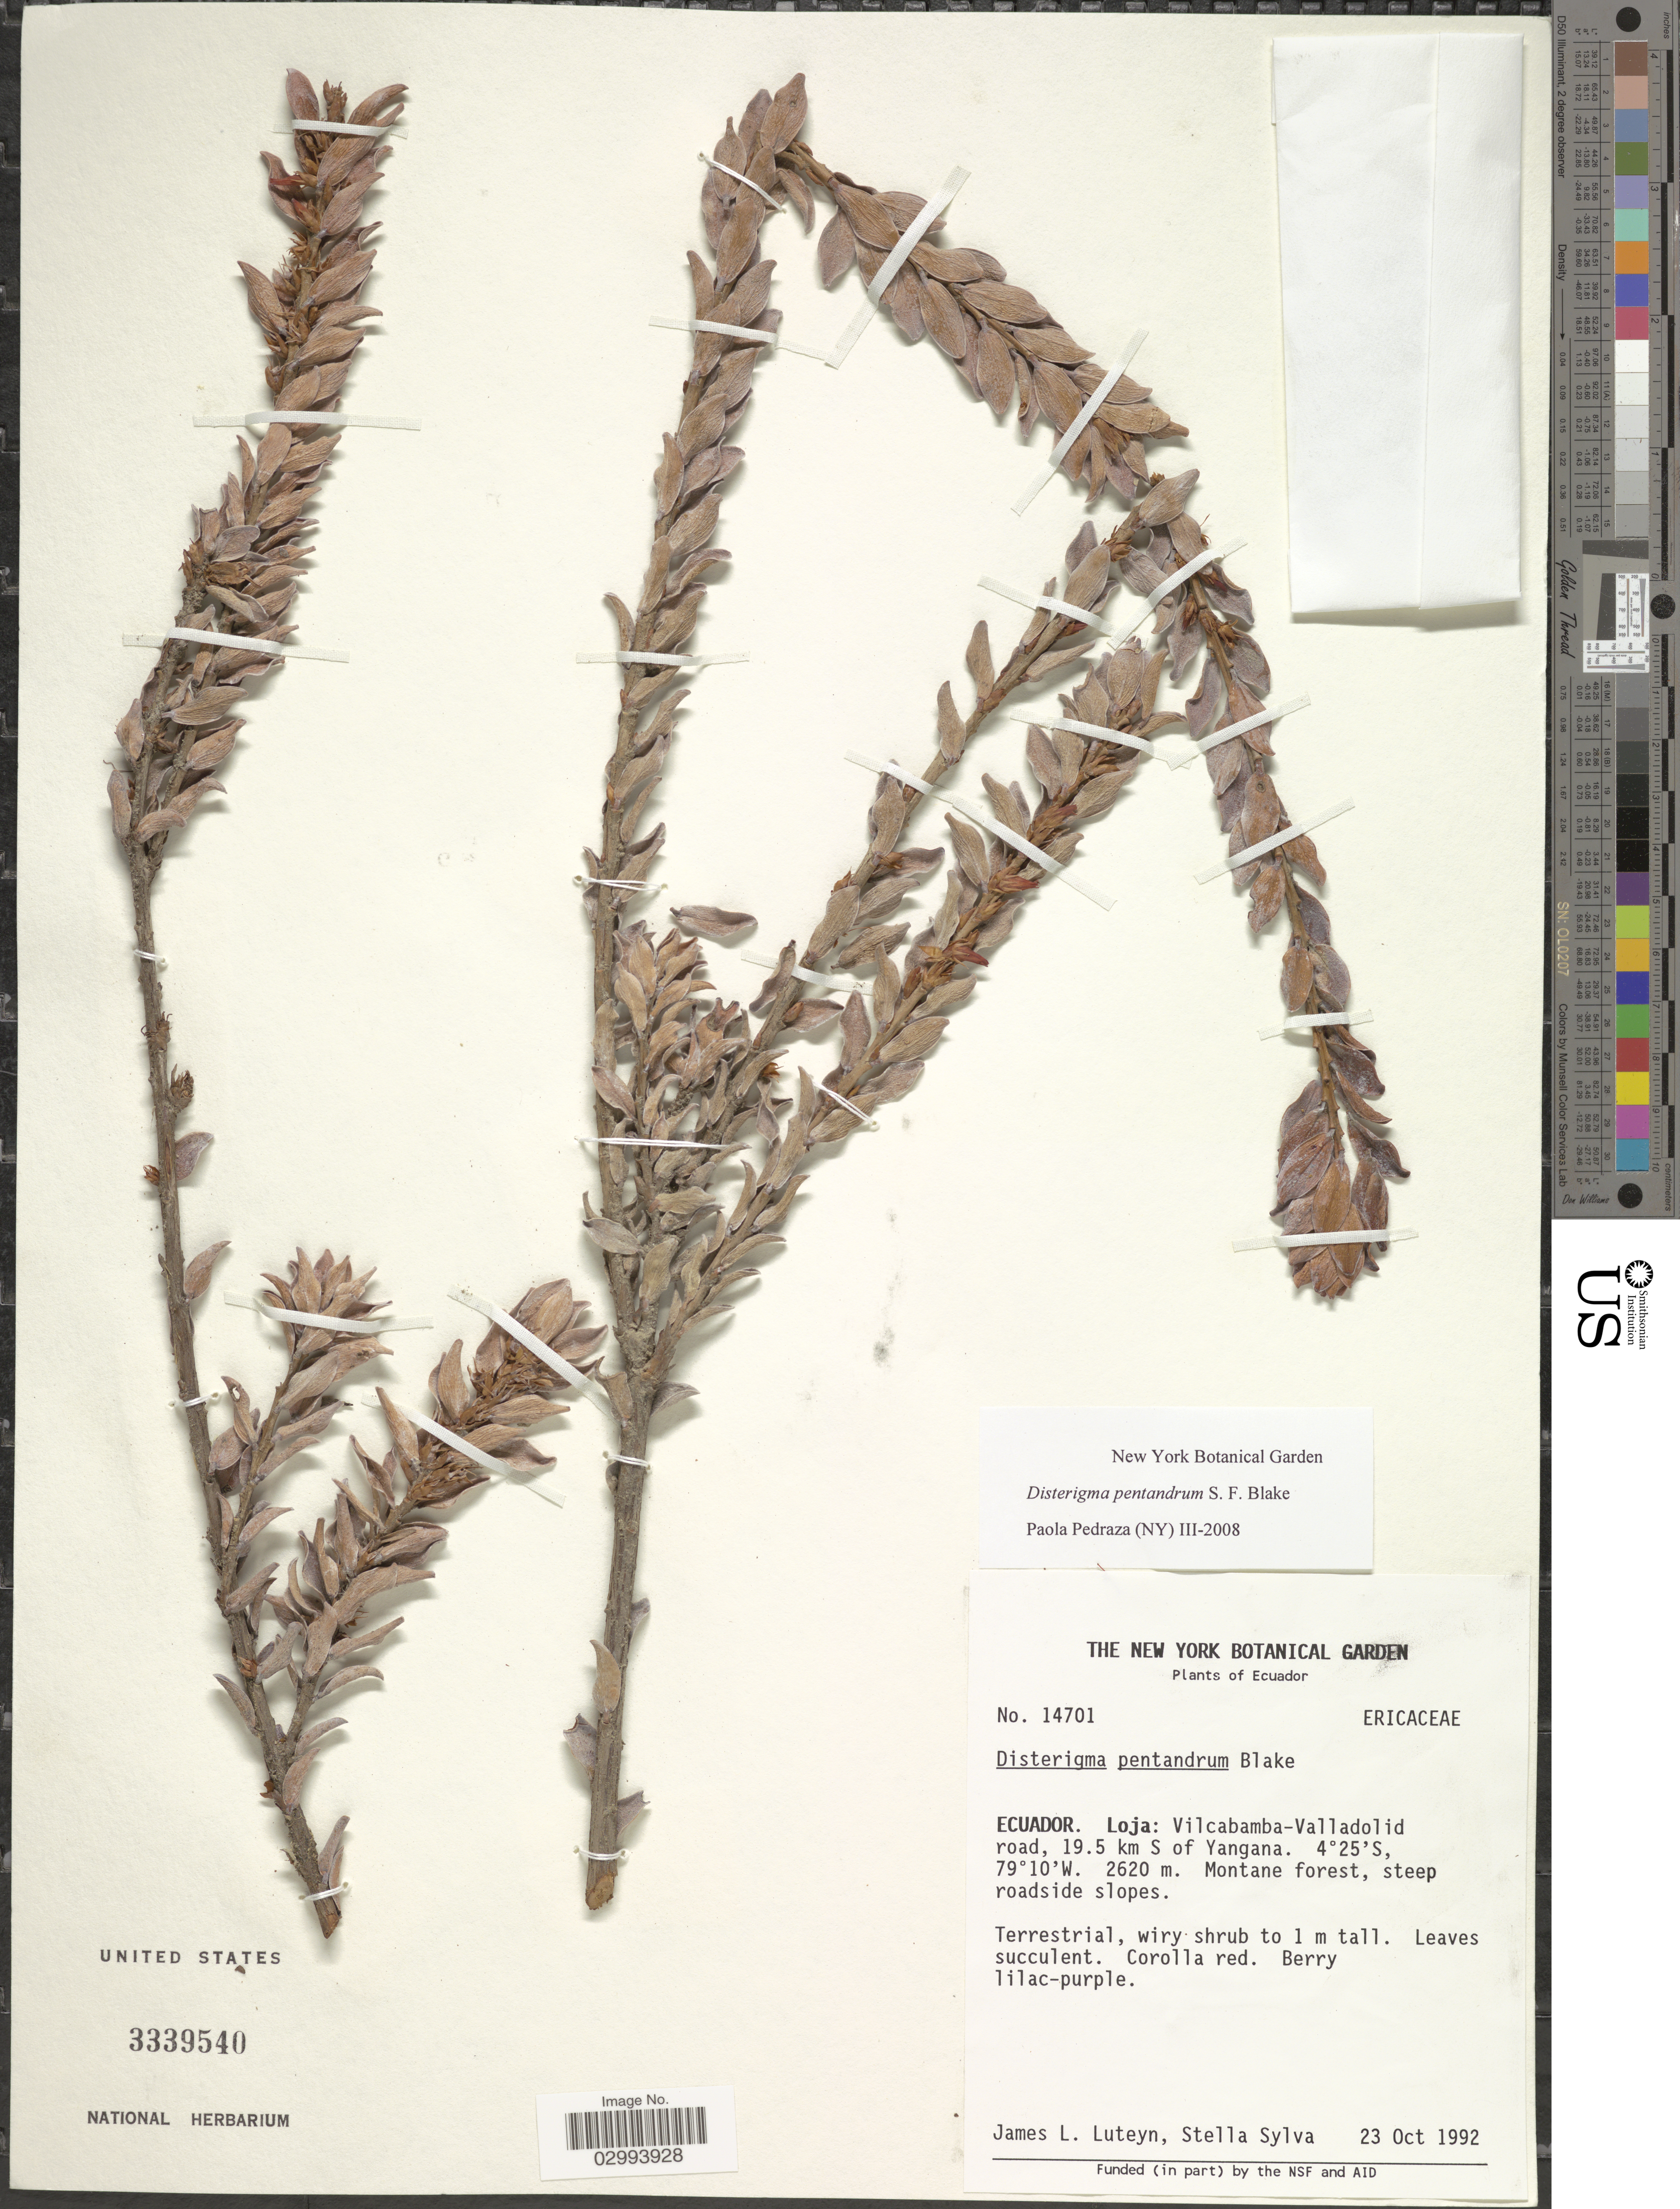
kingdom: Plantae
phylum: Tracheophyta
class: Magnoliopsida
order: Ericales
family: Ericaceae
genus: Disterigma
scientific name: Disterigma pentandrum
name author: S.F. Blake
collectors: J. L. Luteyn & S. Sylva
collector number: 14701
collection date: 1992-10-23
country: Ecuador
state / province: Loja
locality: Vilcabamba-Valladolid road, 19.5 km S of Yangana. Montane forest, steep roadside slopes.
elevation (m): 2620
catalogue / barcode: US 3339540